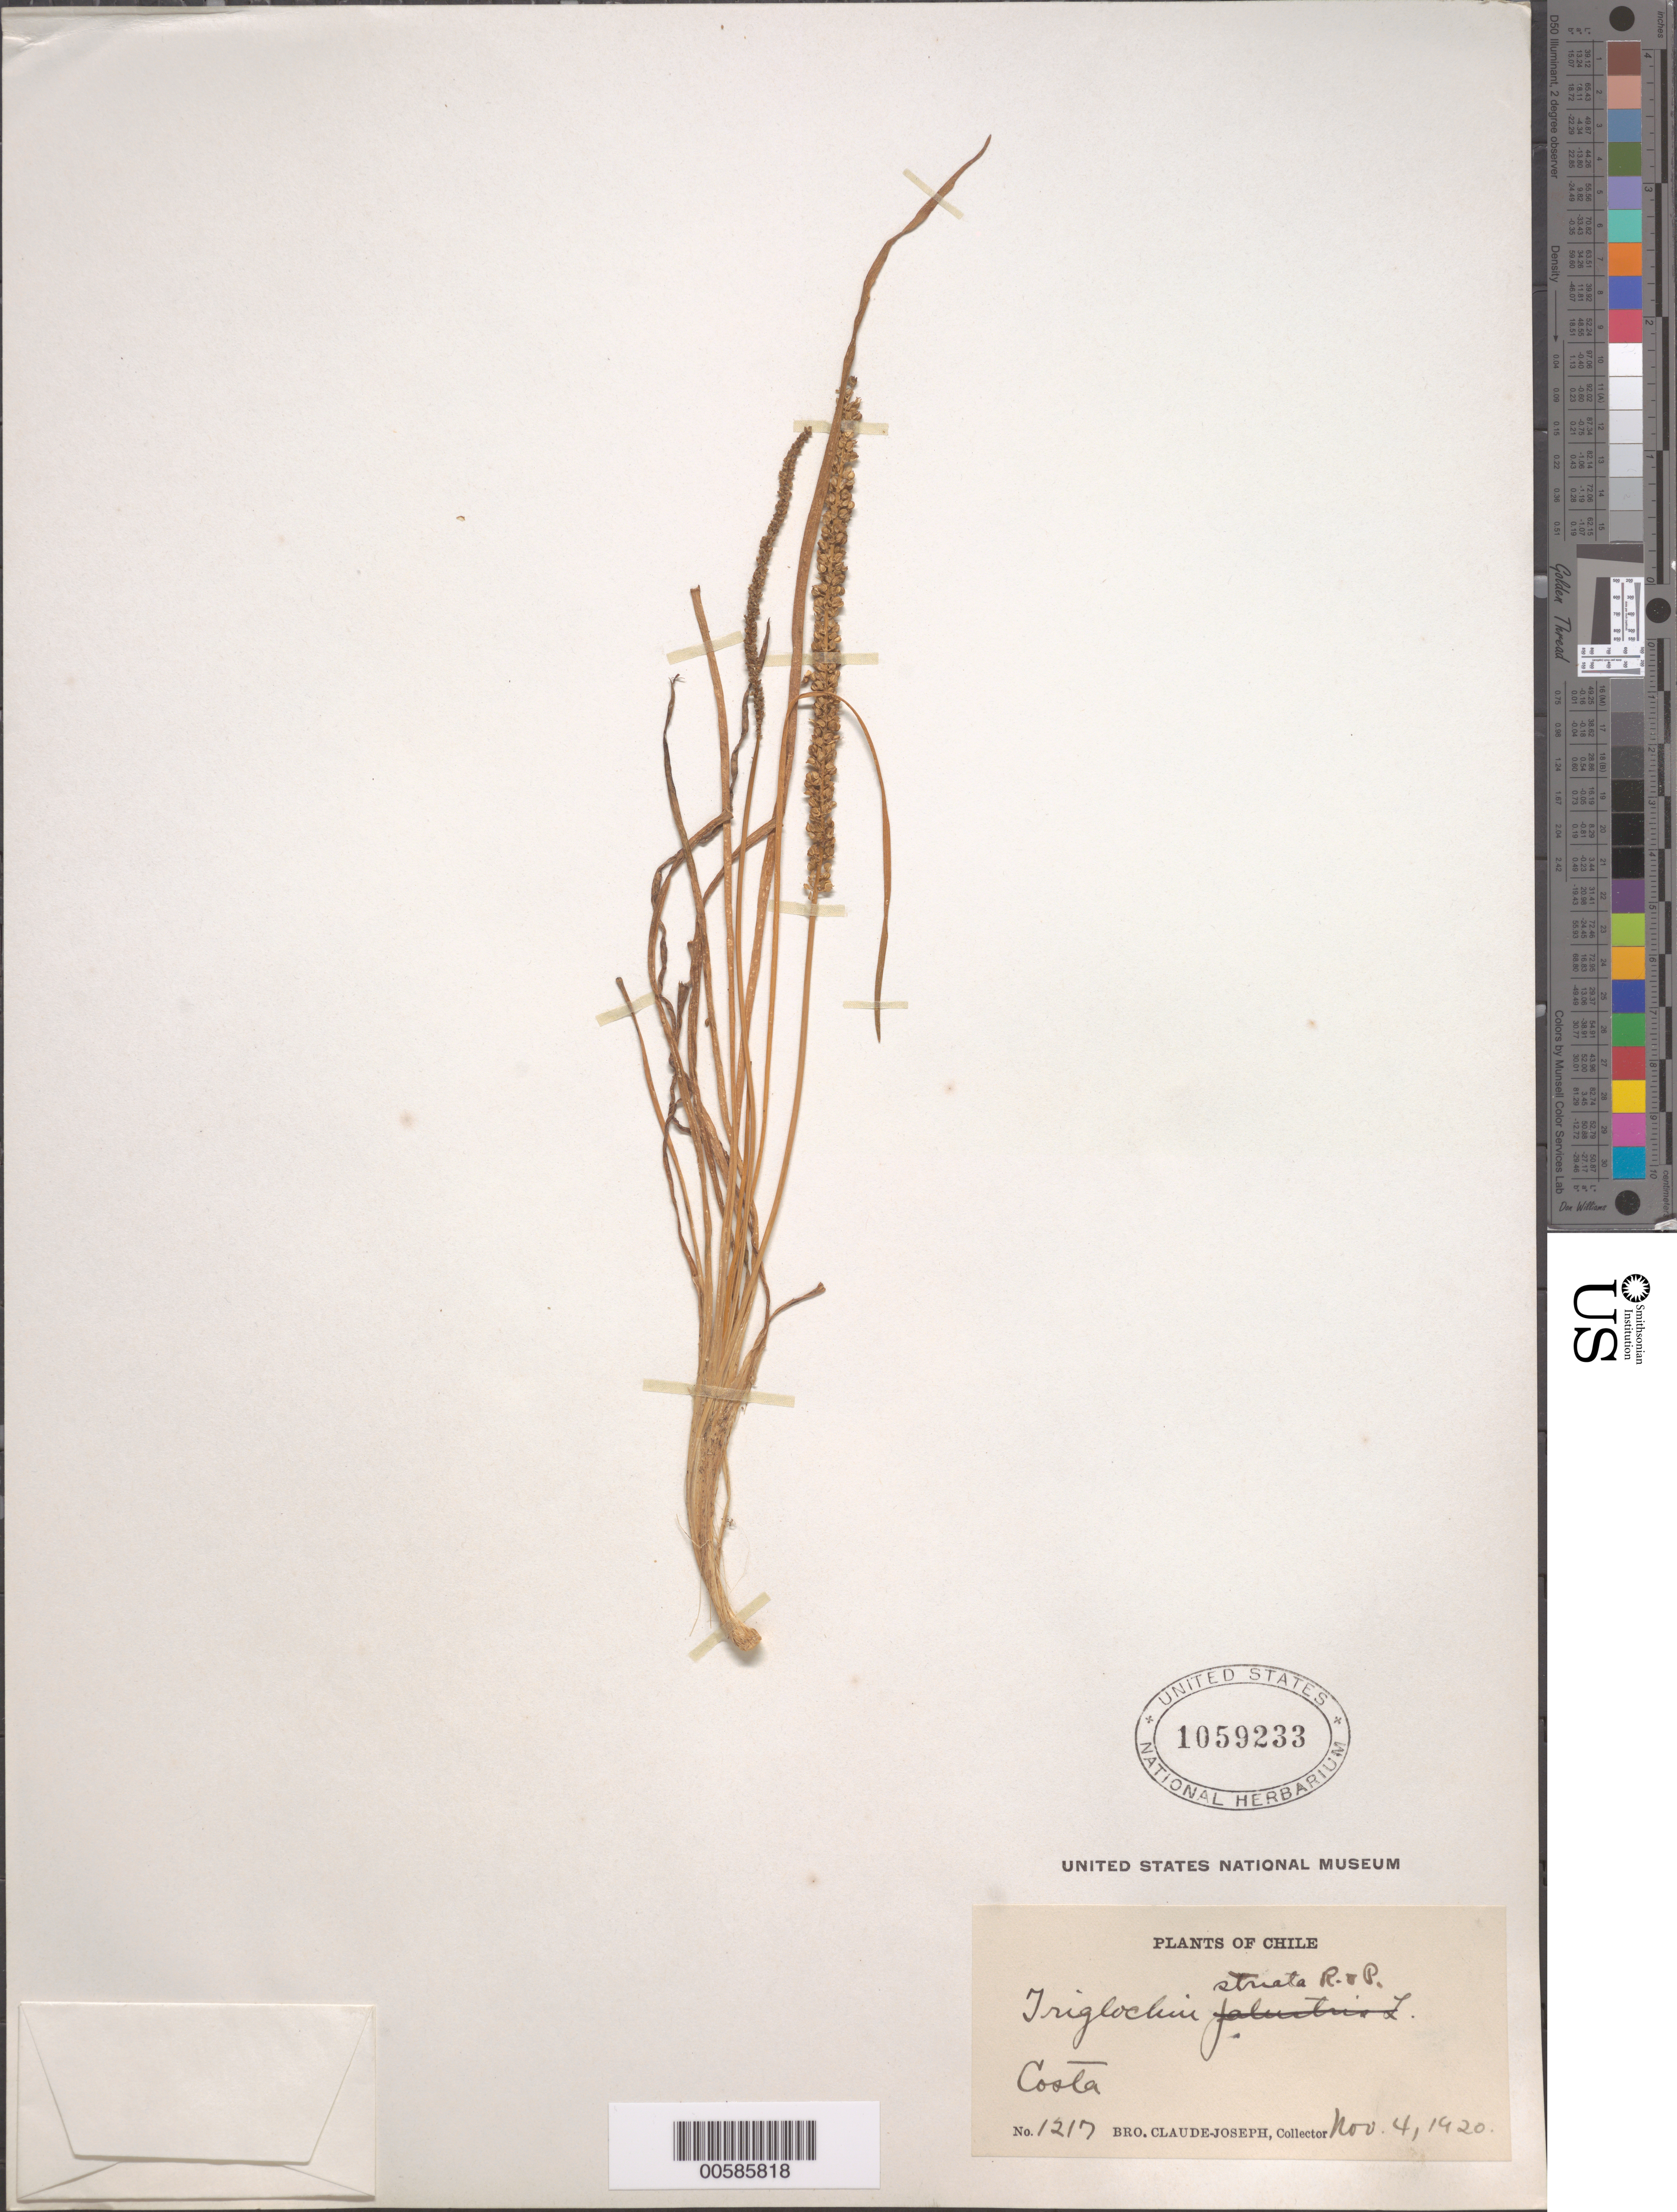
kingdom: Plantae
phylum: Tracheophyta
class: Liliopsida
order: Alismatales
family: Juncaginaceae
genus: Triglochin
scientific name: Triglochin striata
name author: Ruiz & Pav.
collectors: Bro. Claude-Joseph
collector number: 1217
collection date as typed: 04 Nov 1920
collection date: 1920-11-04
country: Chile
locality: Costa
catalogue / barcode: US 1059233